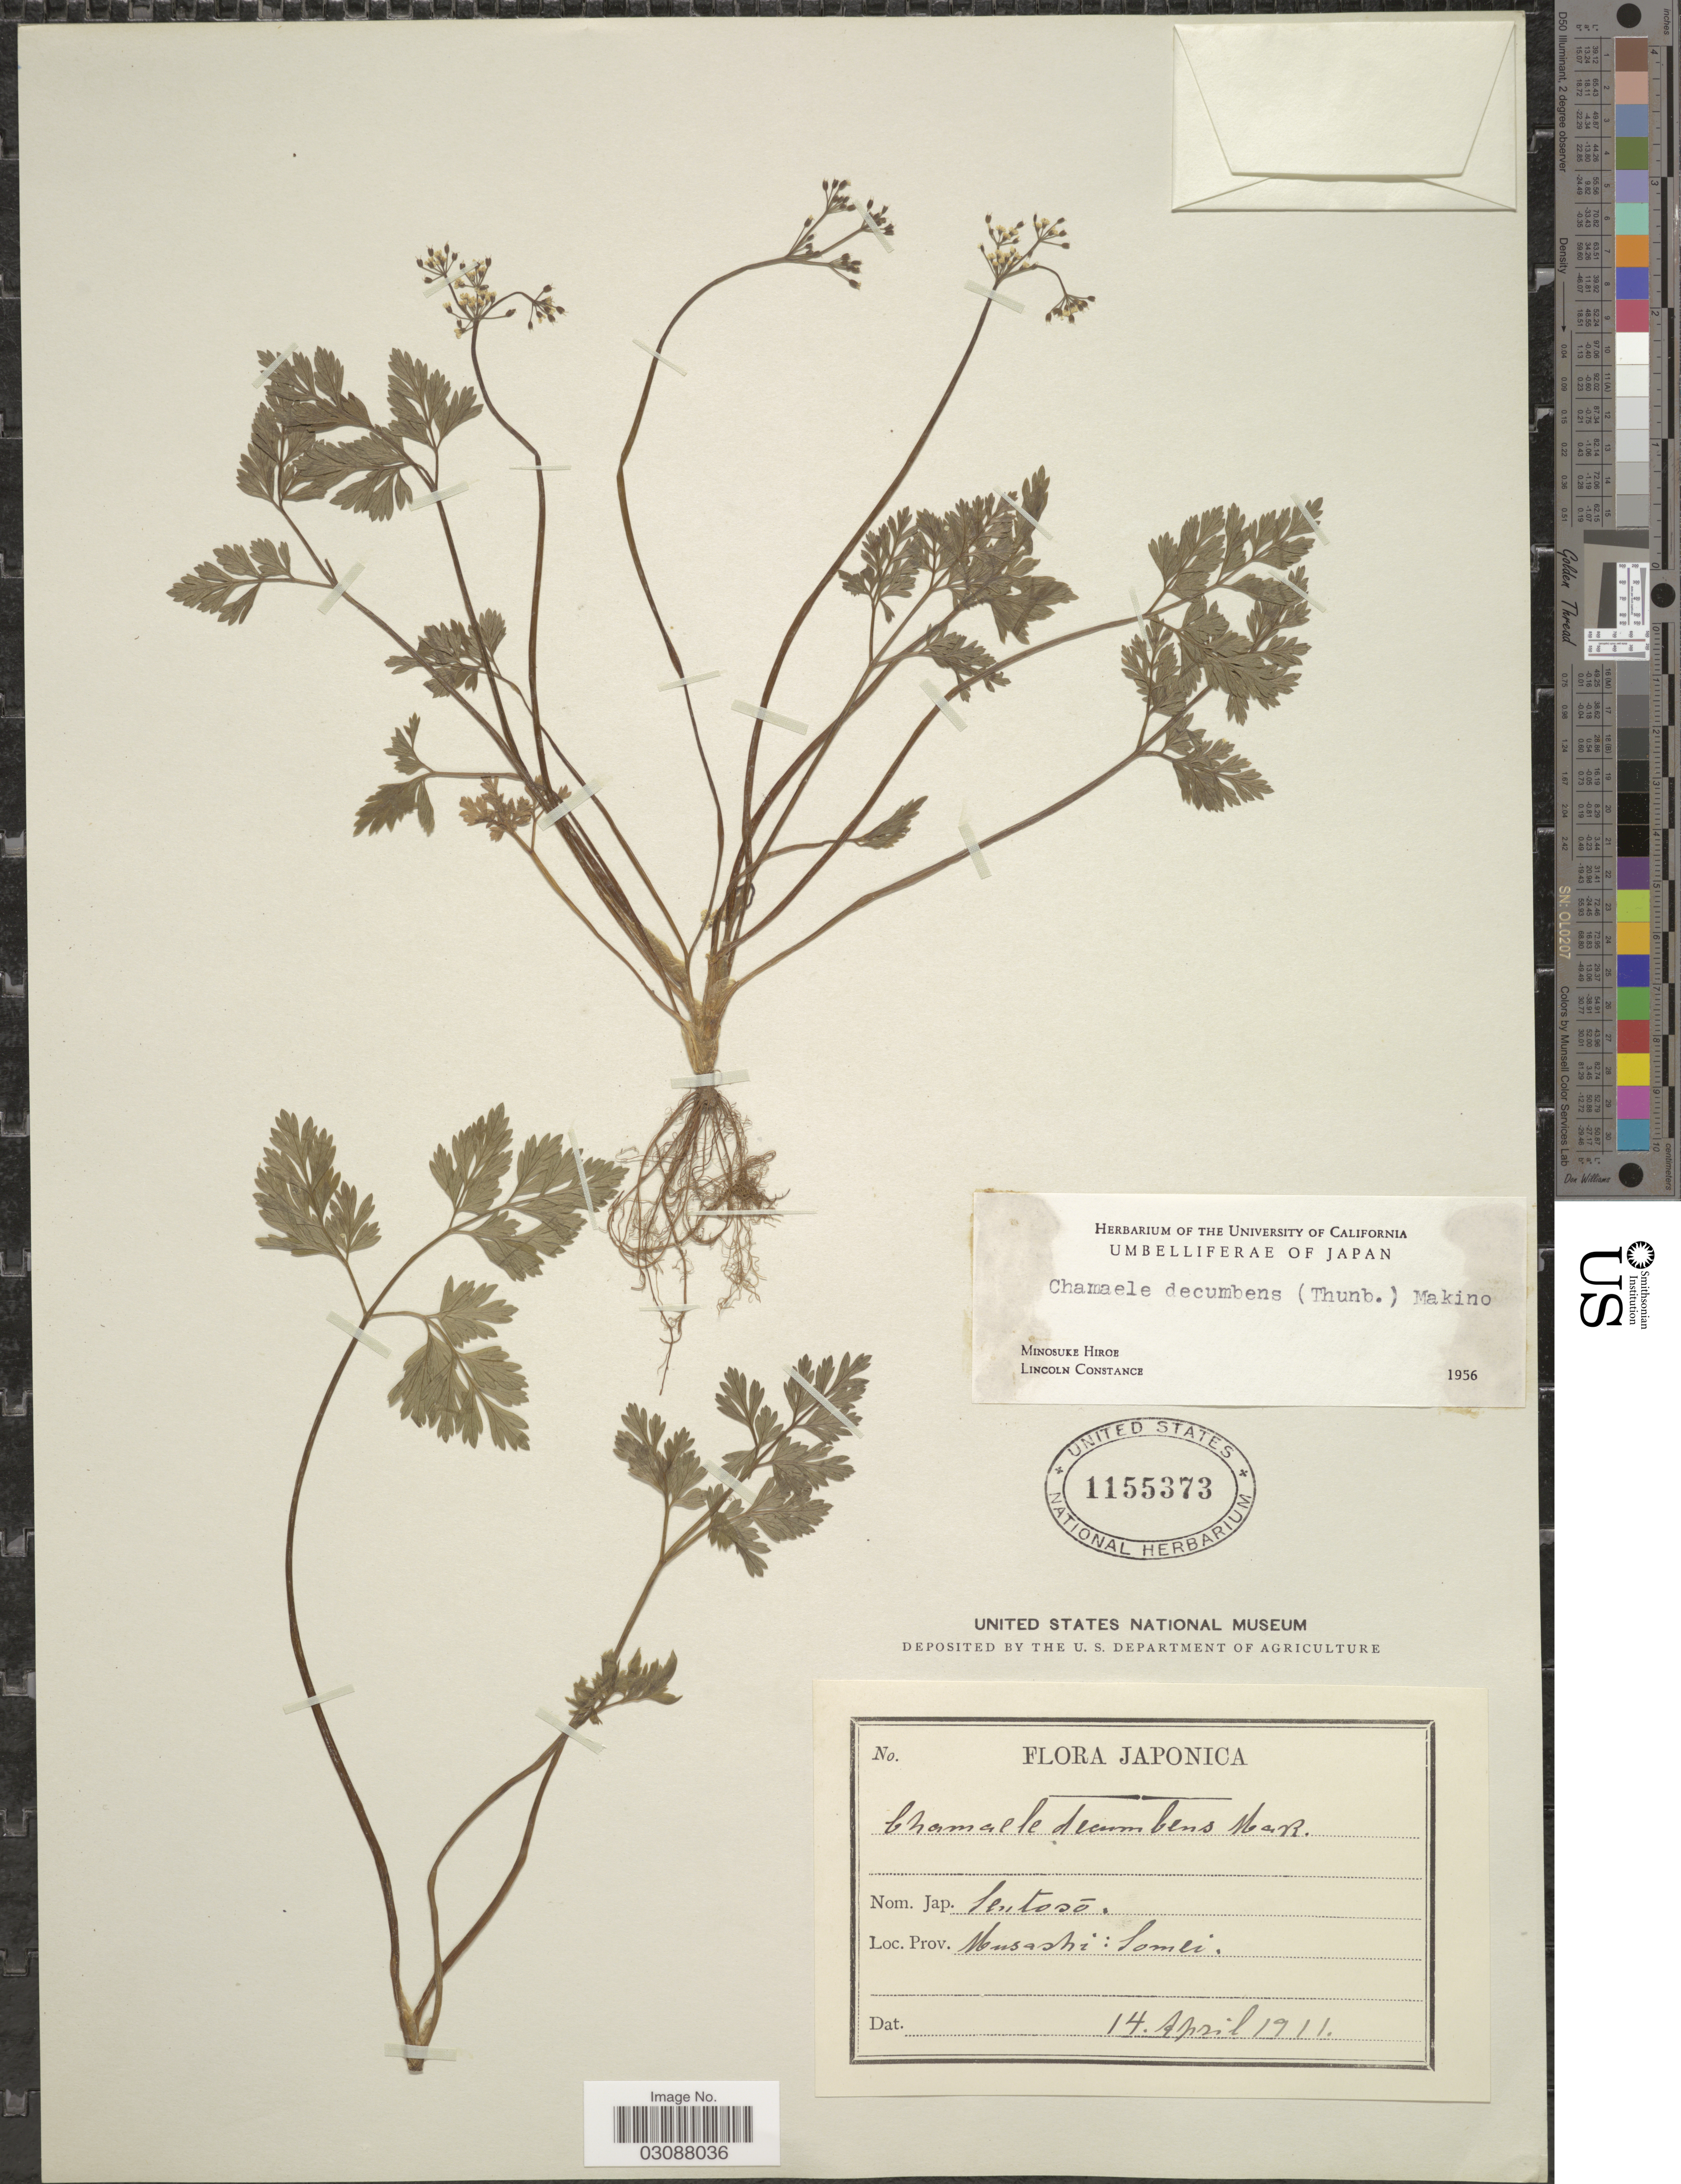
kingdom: Plantae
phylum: Tracheophyta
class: Magnoliopsida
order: Apiales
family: Apiaceae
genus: Chamaele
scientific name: Chamaele decumbens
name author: (Thunb.) Makino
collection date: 1911-04-14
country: Japan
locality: Japonica. Prov. Musashi: Somei.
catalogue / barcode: US 1155373